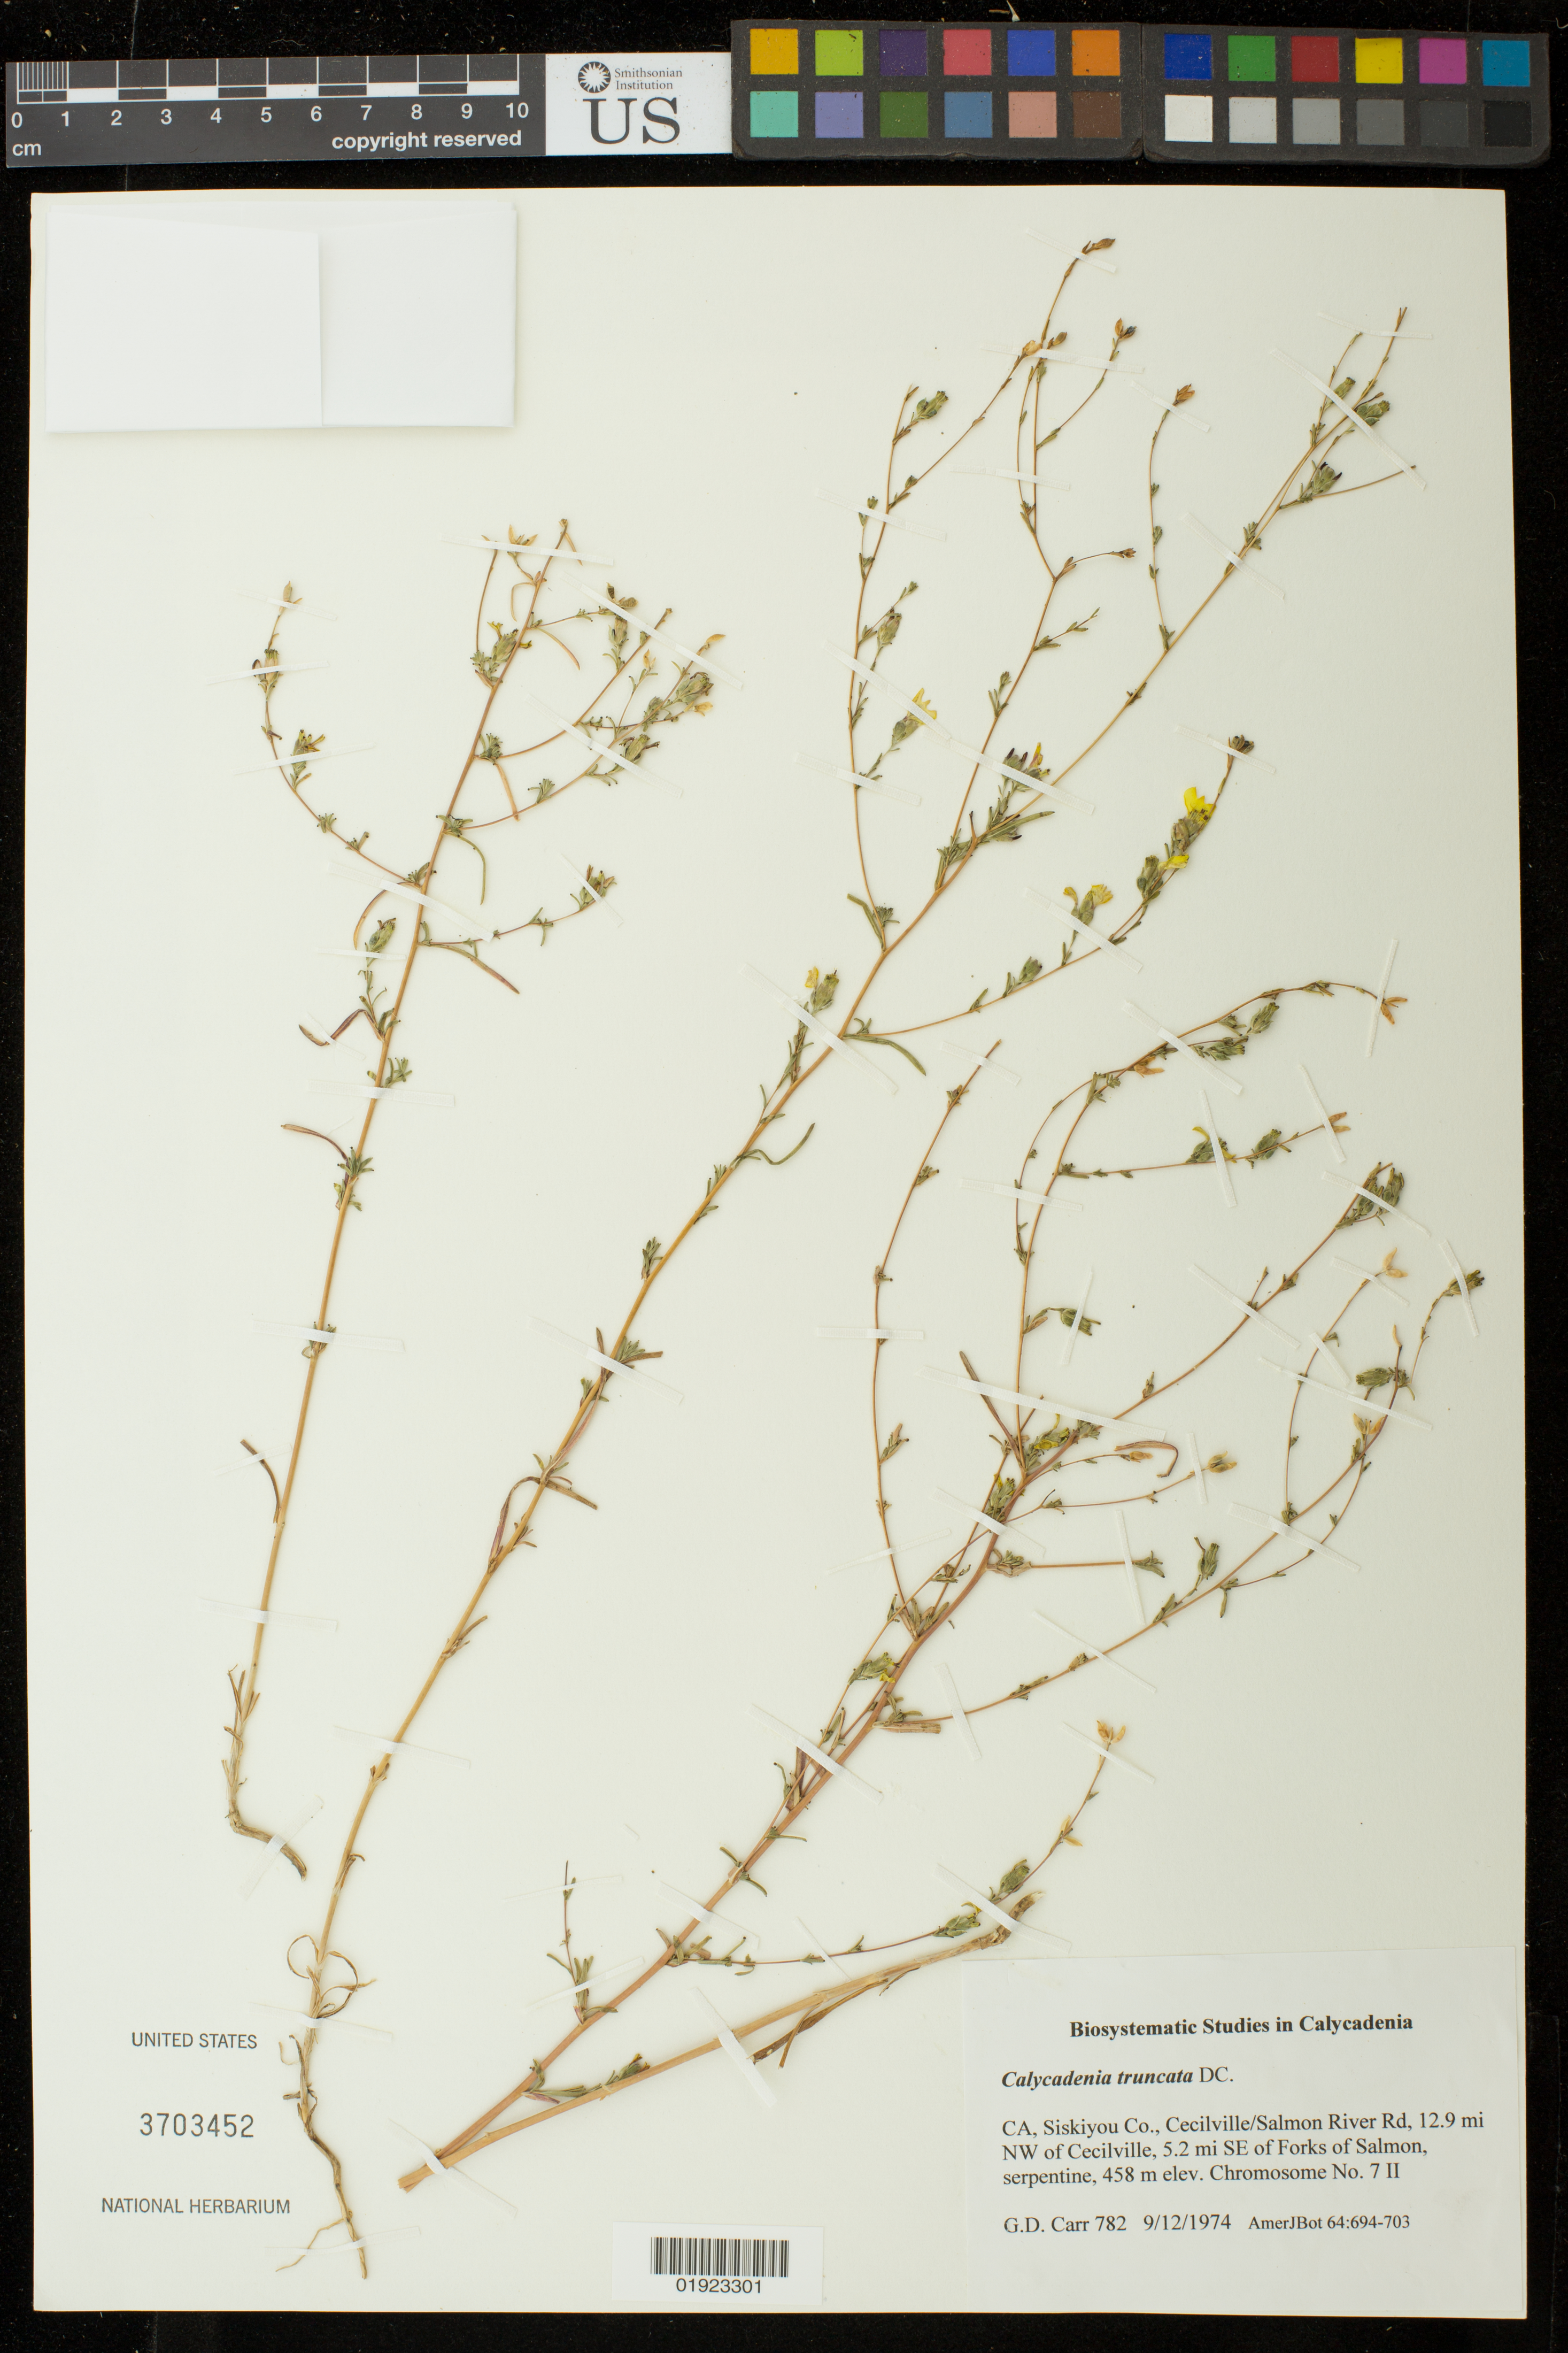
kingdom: Plantae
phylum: Tracheophyta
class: Magnoliopsida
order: Asterales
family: Asteraceae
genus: Calycadenia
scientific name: Calycadenia truncata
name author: DC.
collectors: G. D. Carr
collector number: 782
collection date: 1974-09-12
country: United States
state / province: California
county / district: Siskiyou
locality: Cecilville/Salmon River Rd, 12.9 mi NW of Cecilville, 5.2 mi SE of Forks of Salmon.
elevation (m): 458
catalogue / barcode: US 3703452